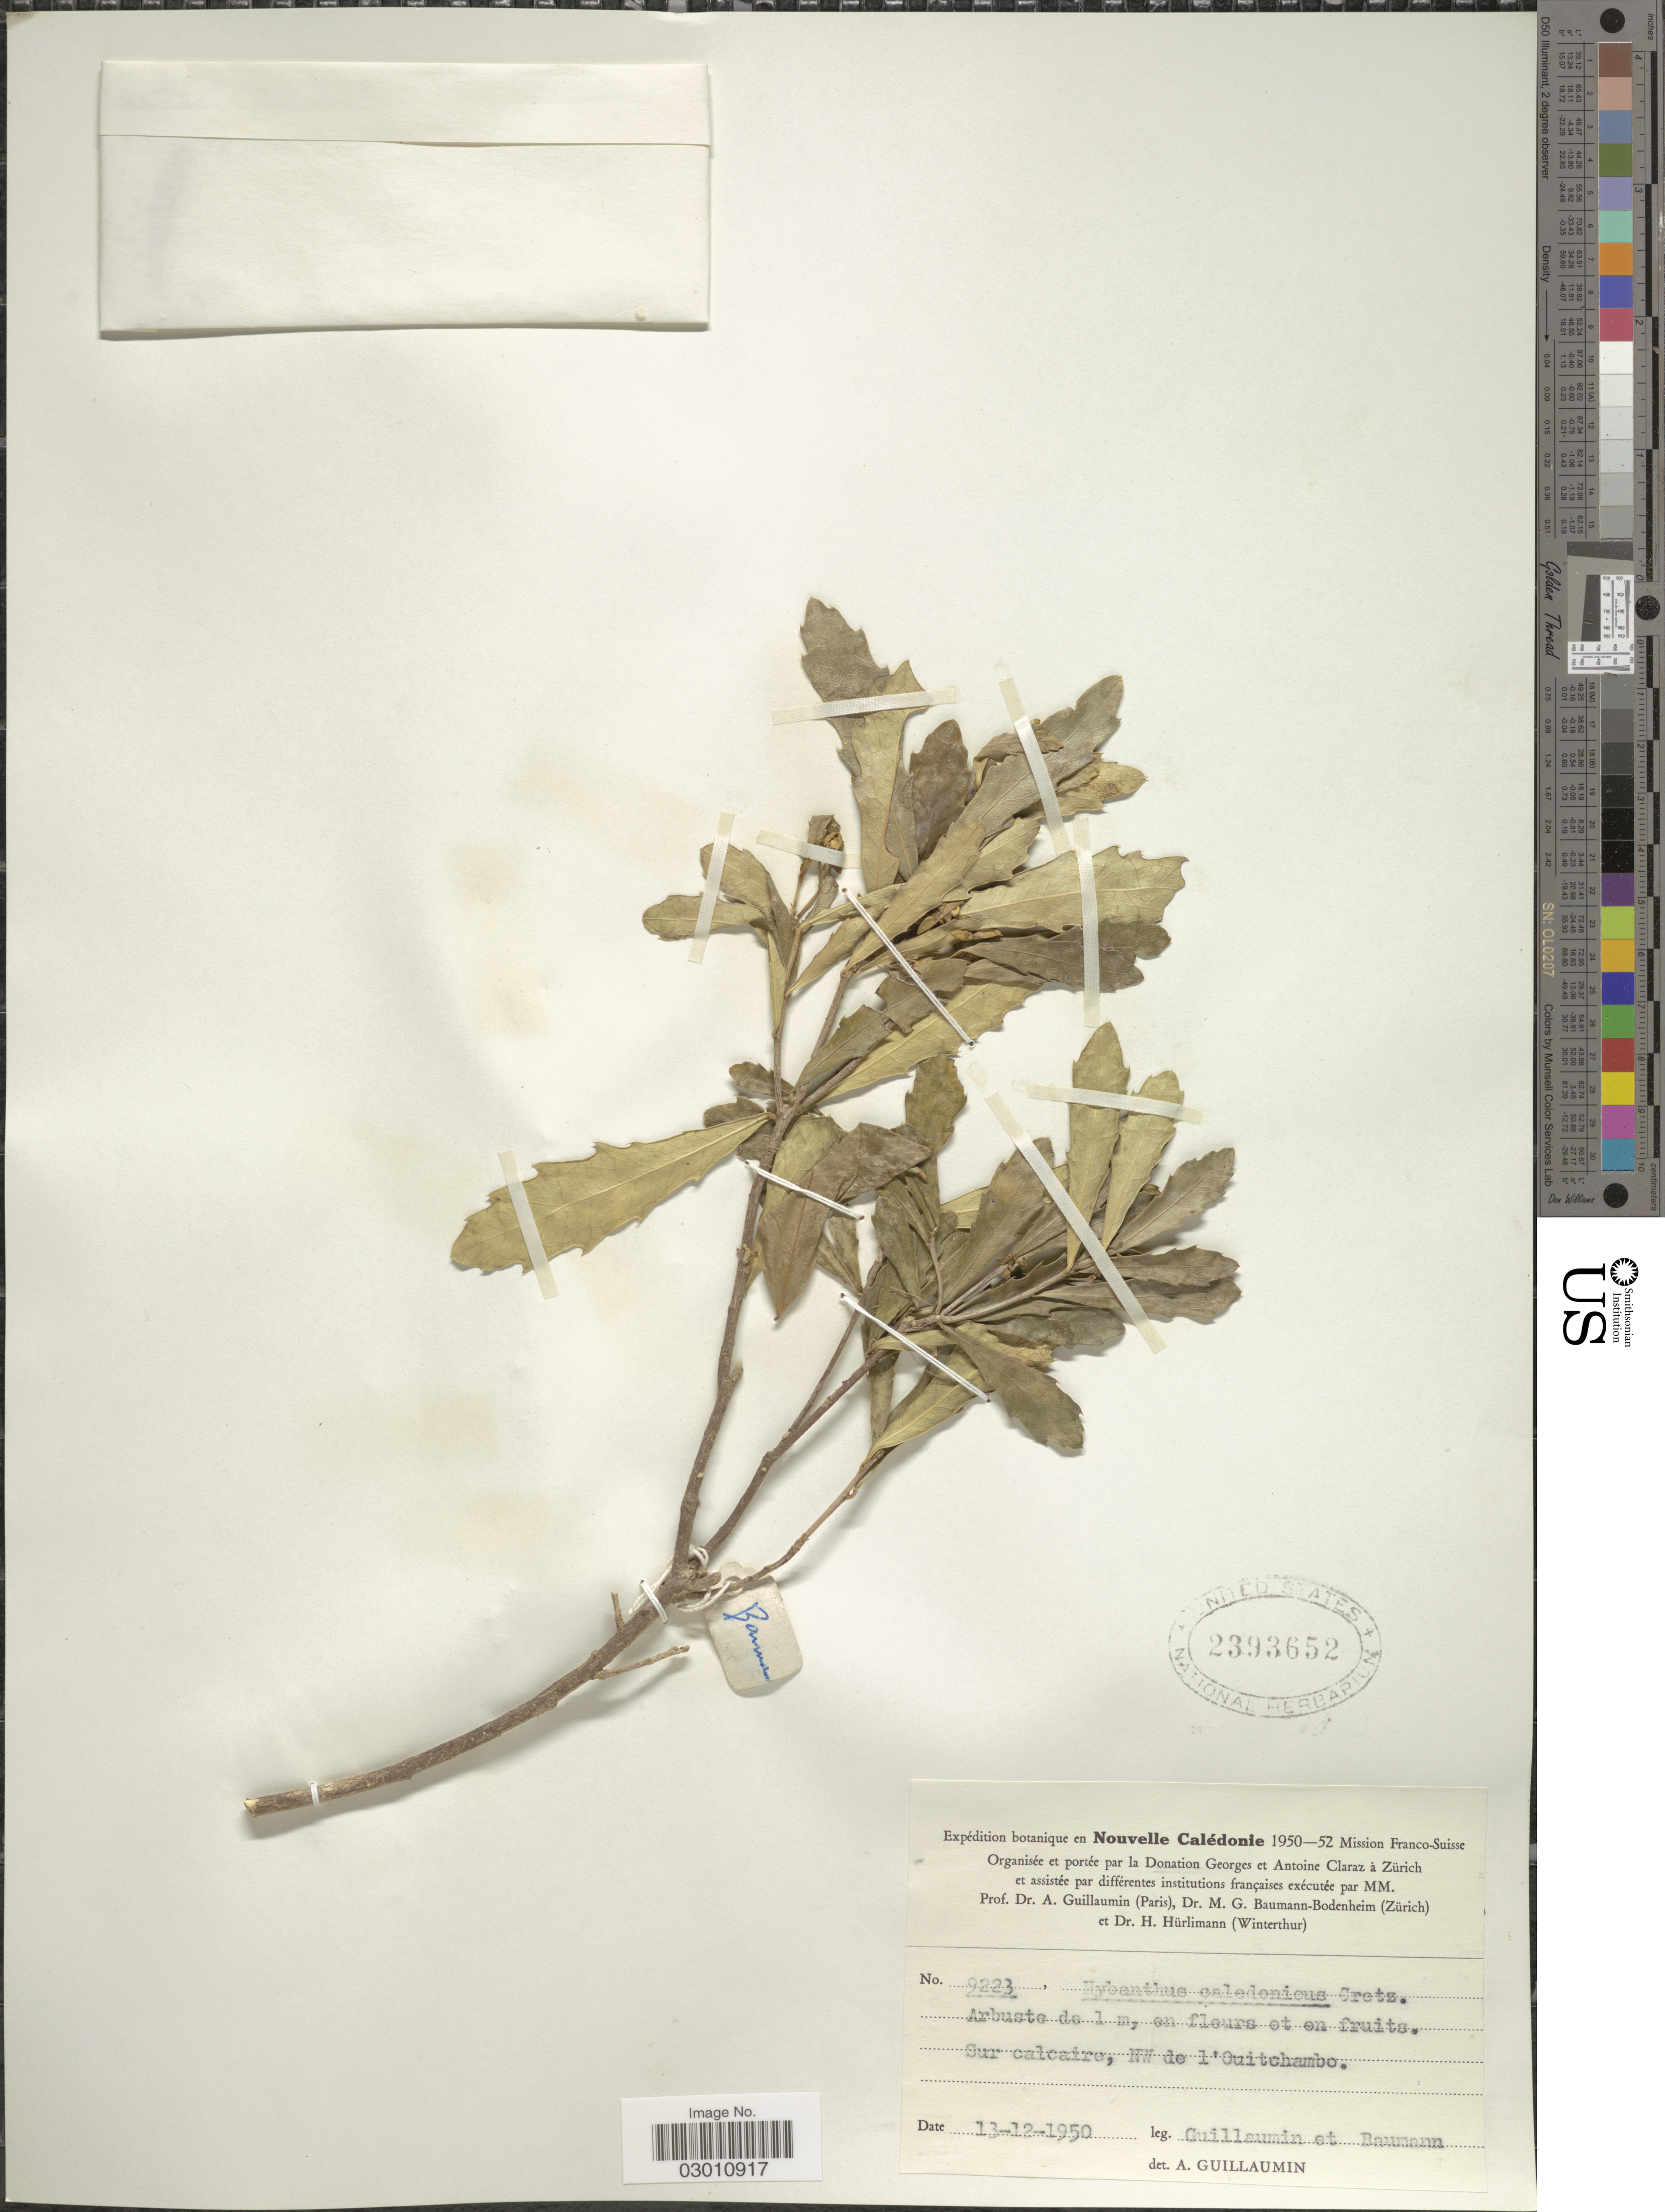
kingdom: Plantae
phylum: Tracheophyta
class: Magnoliopsida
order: Malpighiales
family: Violaceae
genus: Hybanthus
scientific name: Hybanthus caledonicus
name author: (Turcz.) Cretz.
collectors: A. Guillaumin & M. G. Baumann-Bodenheim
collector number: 9223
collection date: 1950-12-13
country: New Caledonia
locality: Sur calcaire, NW de l'Ouitchambo.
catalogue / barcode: US 2393652